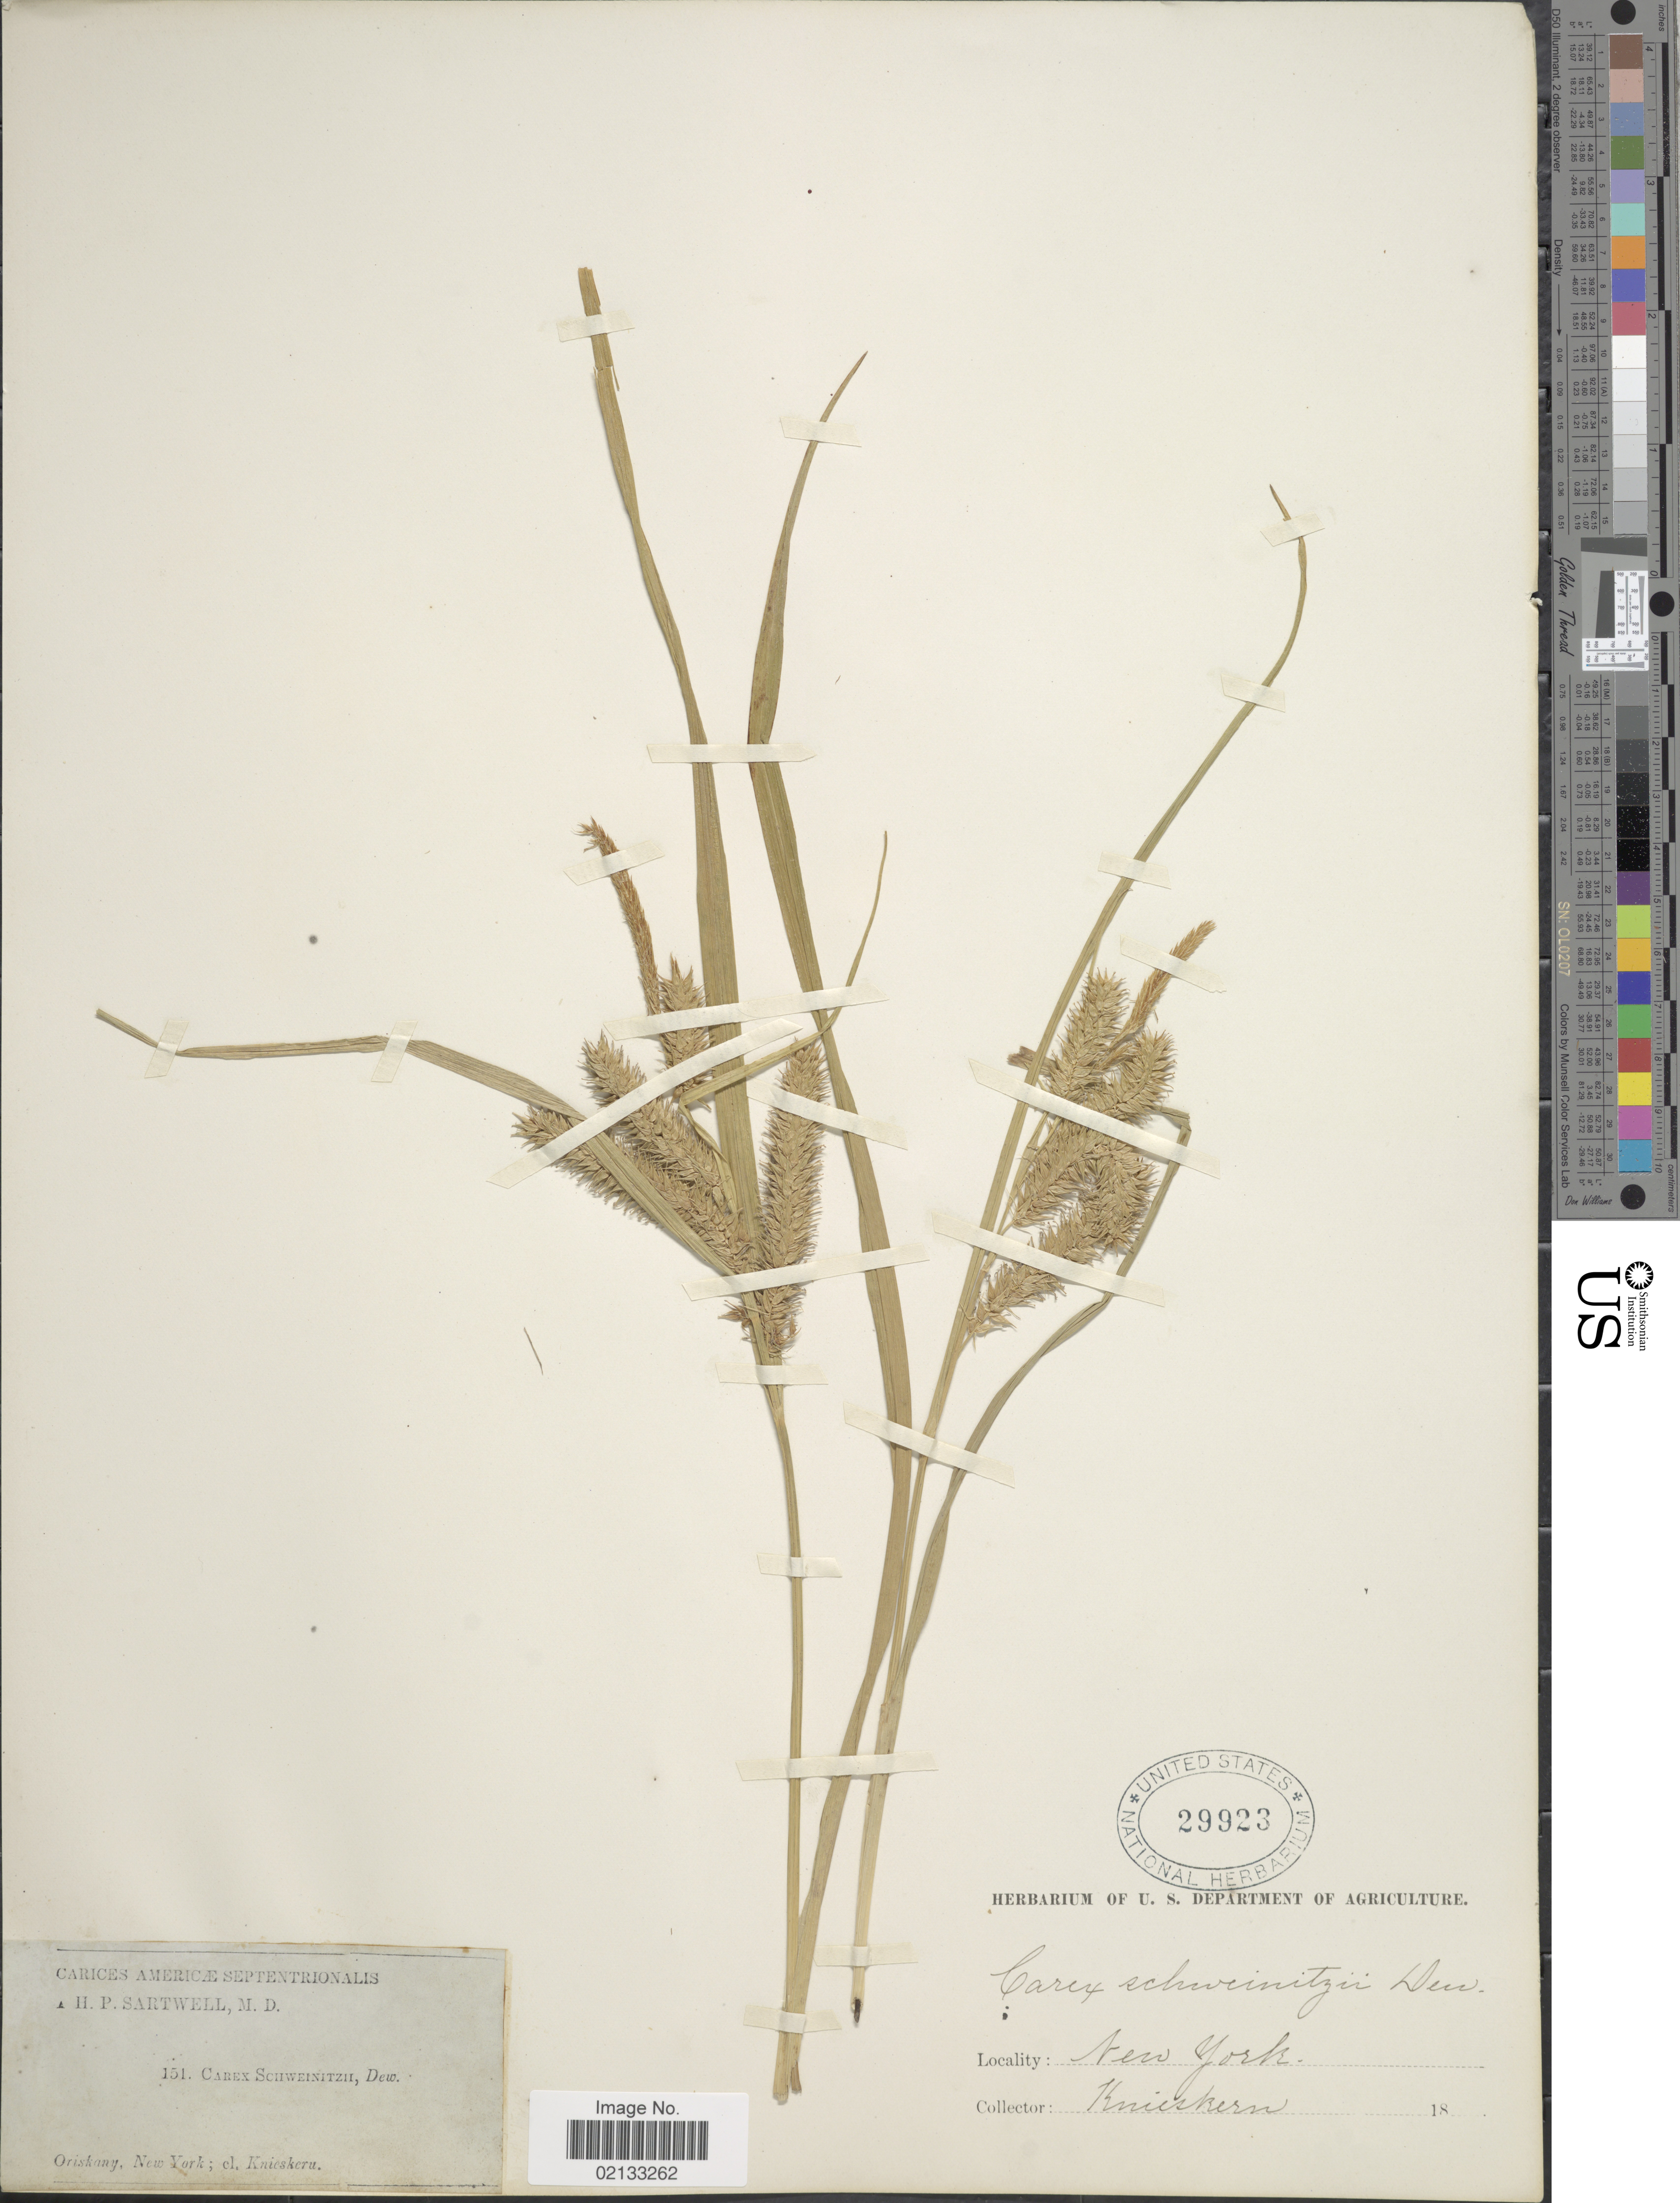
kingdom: Plantae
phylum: Tracheophyta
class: Liliopsida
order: Poales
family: Cyperaceae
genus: Carex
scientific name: Carex schweinitzii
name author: Dewey ex Schwein.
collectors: Knieskern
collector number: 151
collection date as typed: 18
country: United States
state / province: New York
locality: Oriskany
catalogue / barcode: US 29923